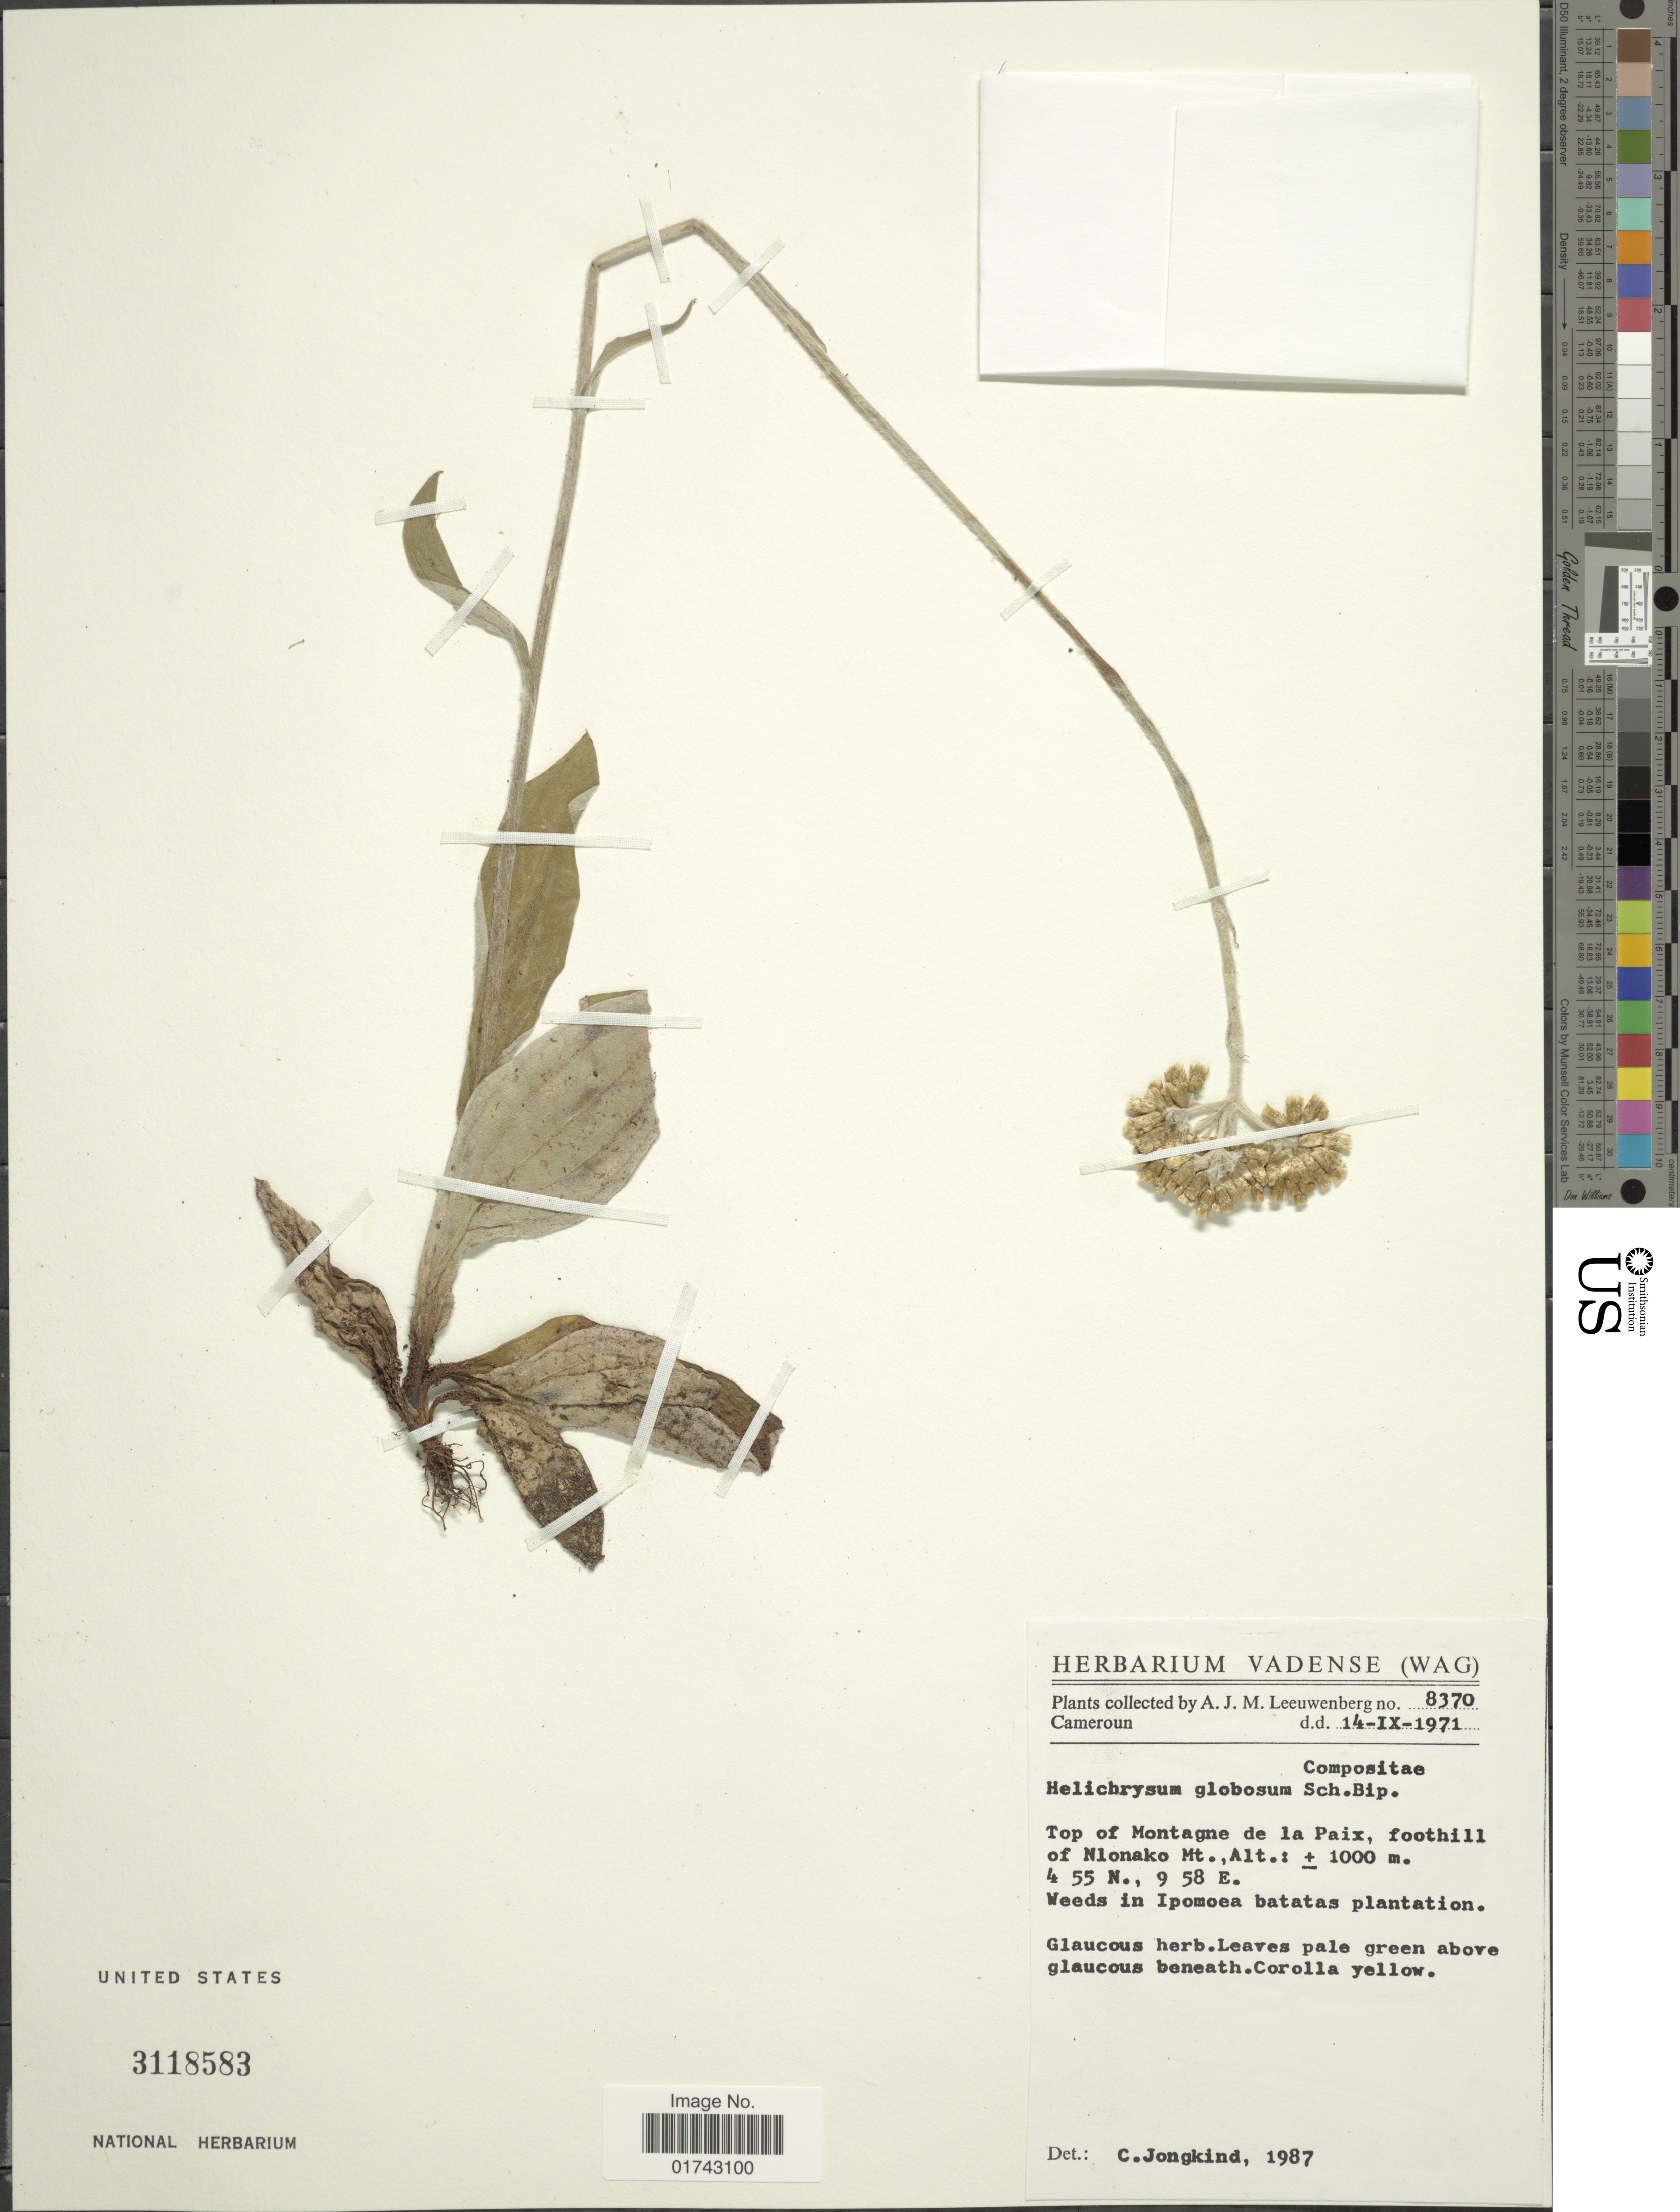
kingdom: Plantae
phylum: Tracheophyta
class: Magnoliopsida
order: Asterales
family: Asteraceae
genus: Helichrysum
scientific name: Helichrysum globosum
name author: Sch. Bip. ex A. Rich.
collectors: A. J. M. Leeuwenberg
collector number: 8370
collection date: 1971-09-14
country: Cameroon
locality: Top of Montagne de la paix, foothill of Nlonako Mt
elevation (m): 1000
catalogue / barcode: US 3118583